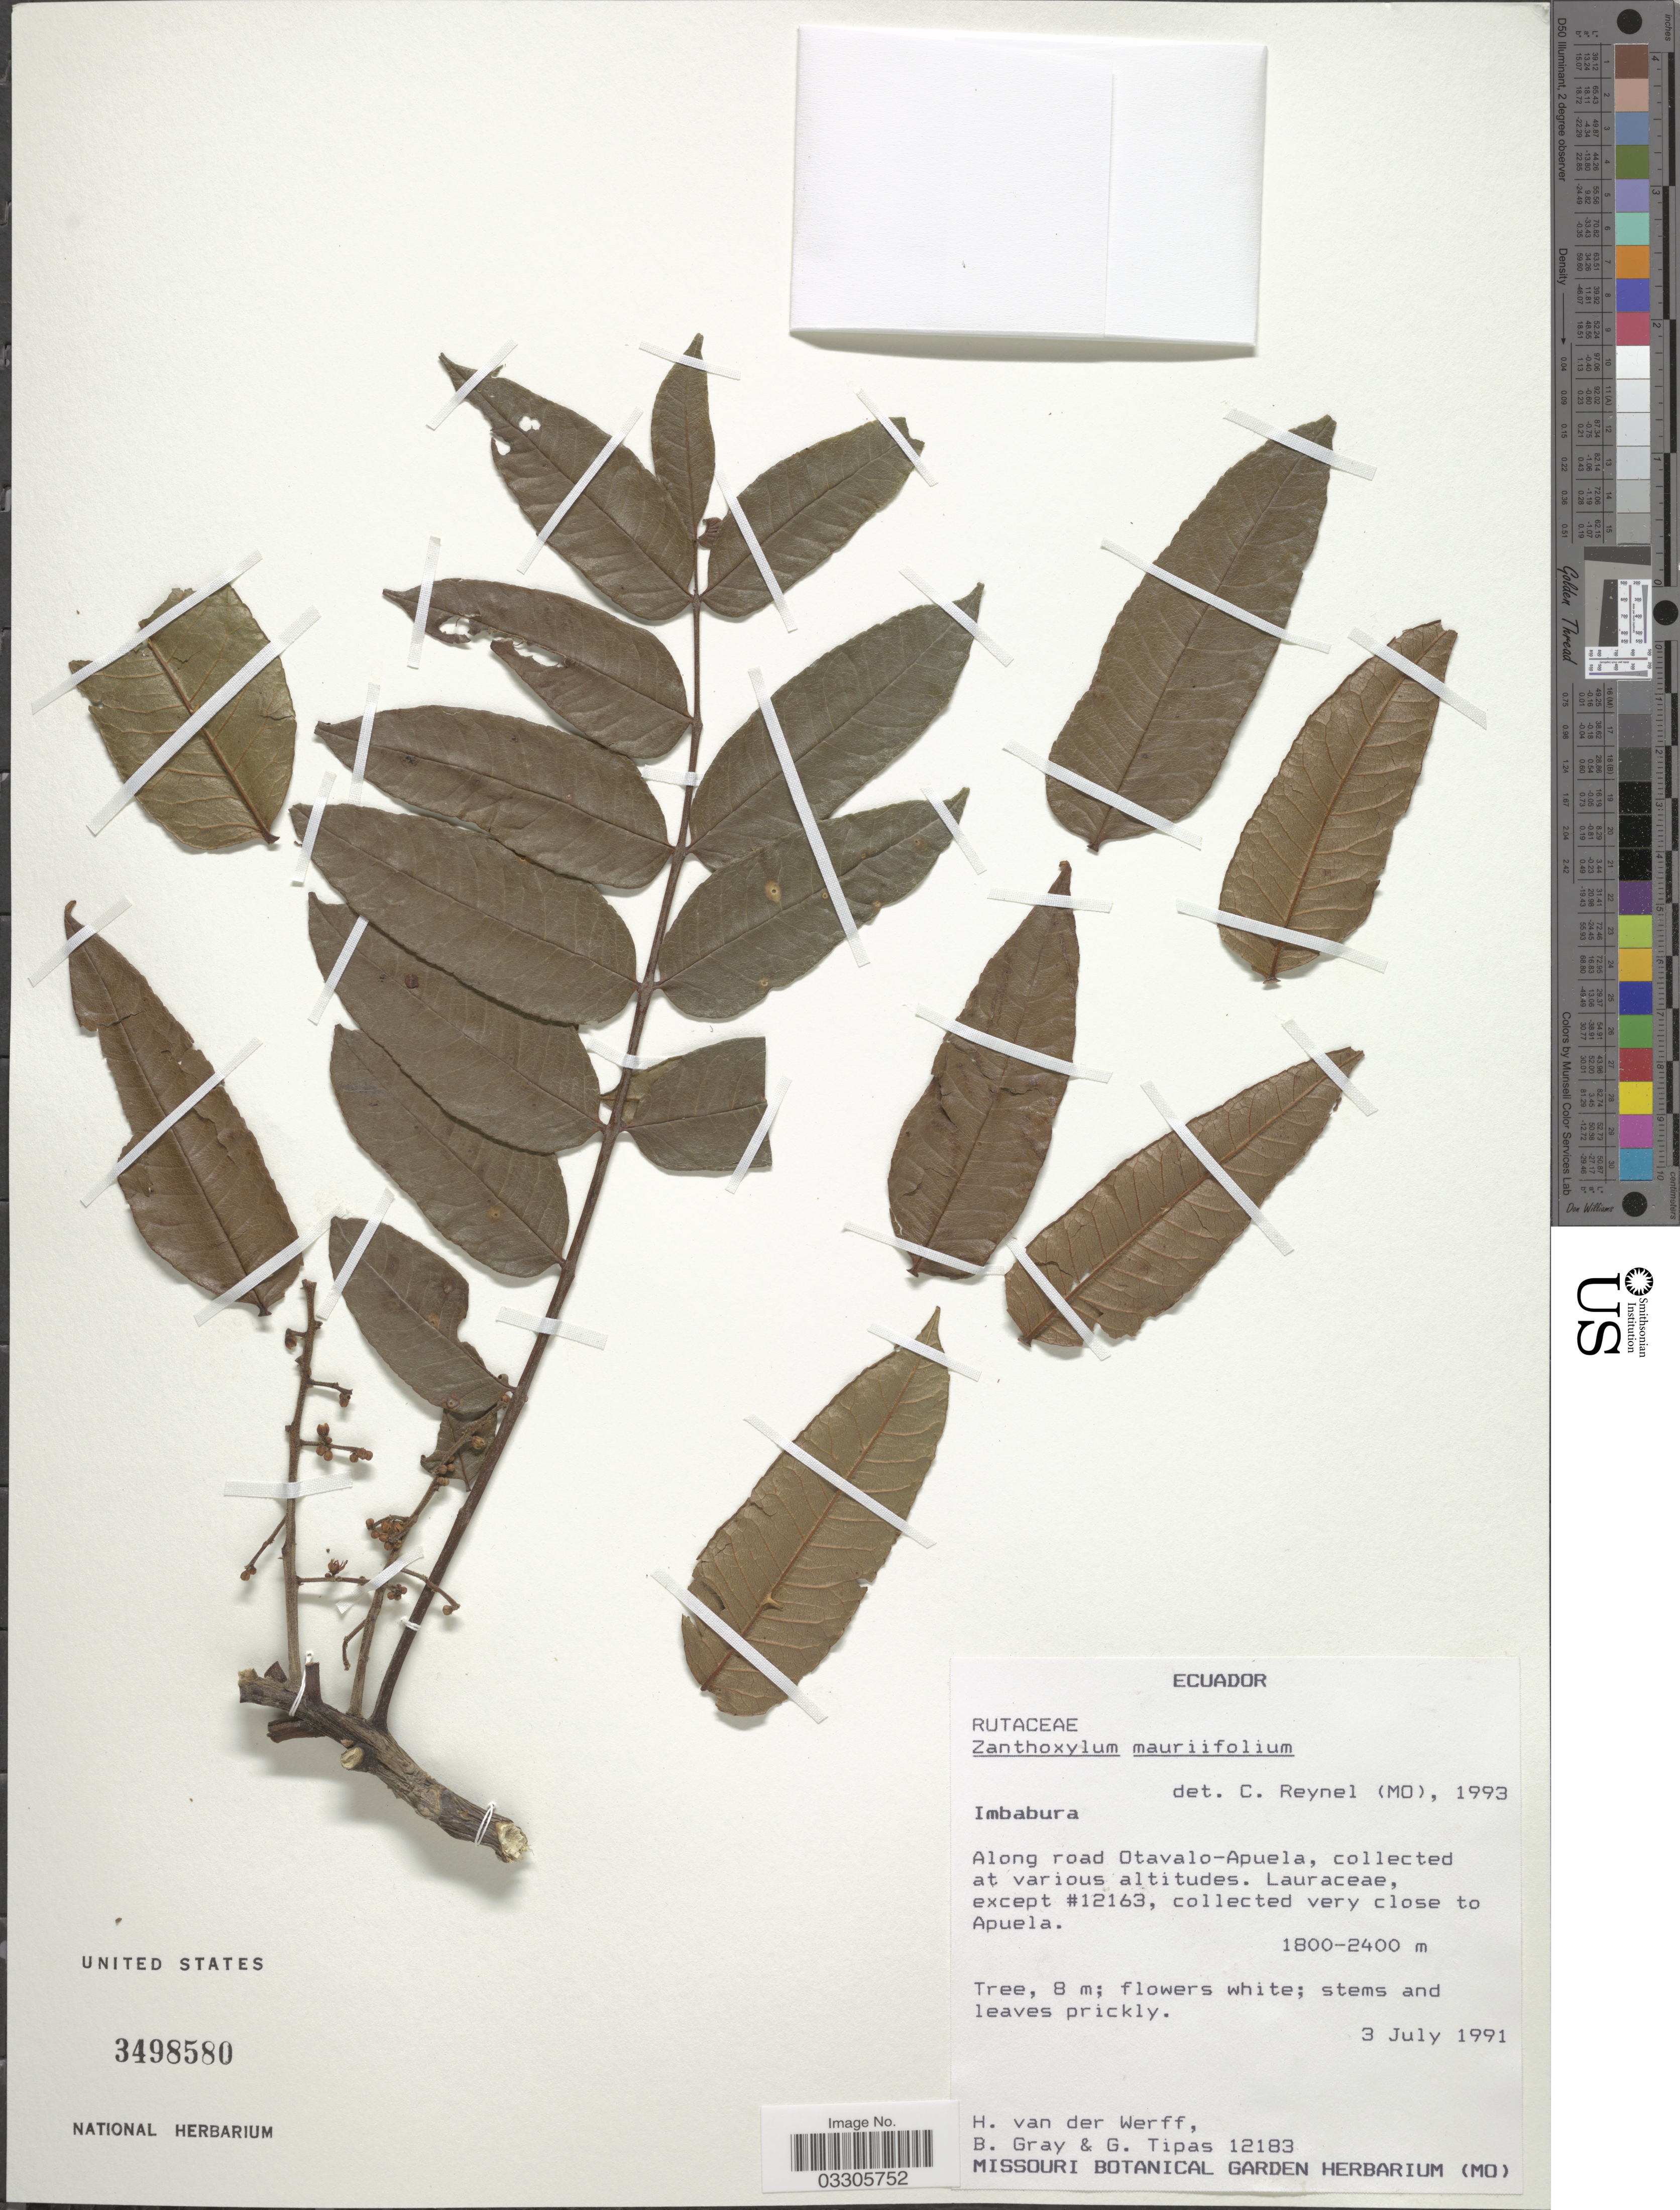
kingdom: Plantae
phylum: Tracheophyta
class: Magnoliopsida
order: Sapindales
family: Rutaceae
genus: Zanthoxylum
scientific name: Zanthoxylum mauriifolium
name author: Reynel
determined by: Londoño-Echeverri, Y.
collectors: H. van der Werff, B. Gray & G. Tipas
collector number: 12183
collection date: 1991-07-03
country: Ecuador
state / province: Imbabura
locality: Along road Otavalo-Apuela.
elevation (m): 1800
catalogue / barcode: US 3498580